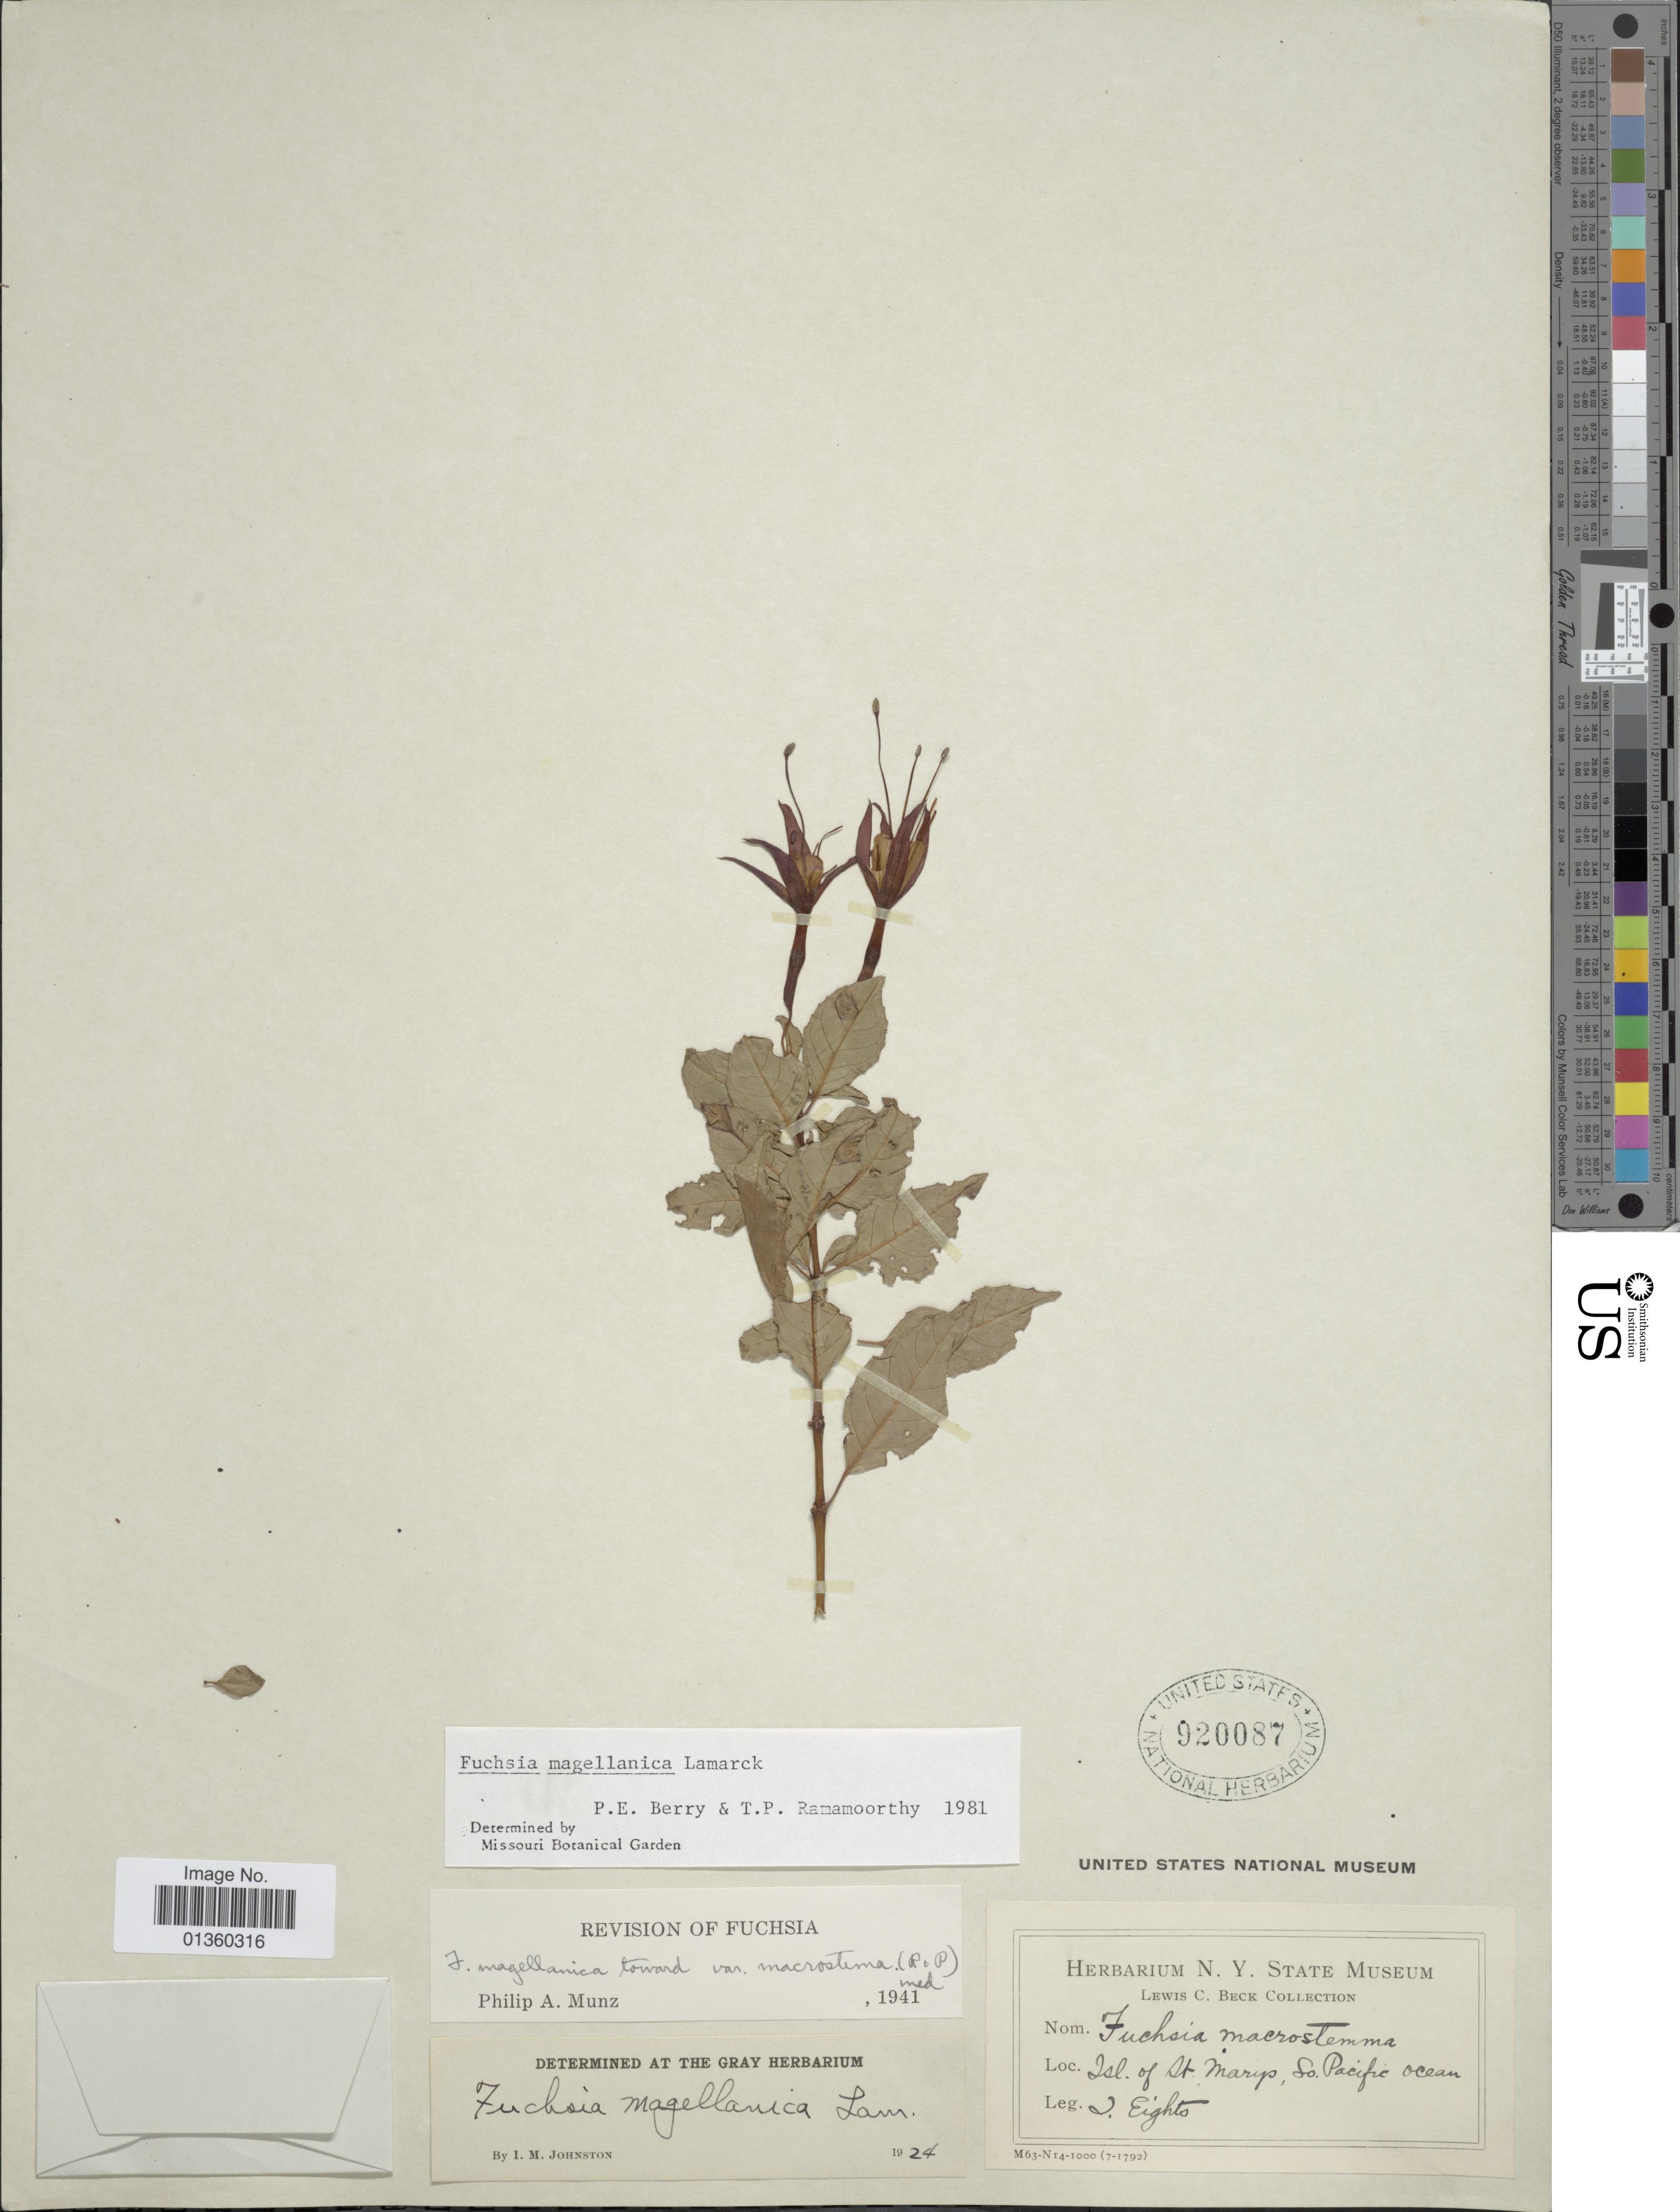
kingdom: Plantae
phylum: Tracheophyta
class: Magnoliopsida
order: Myrtales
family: Onagraceae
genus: Fuchsia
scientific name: Fuchsia magellanica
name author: Lam.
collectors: J. Eights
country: Chile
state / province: Bio-Bío (VIII)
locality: Isl. of St. Marys, So. Pacific ocean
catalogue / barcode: US 920087